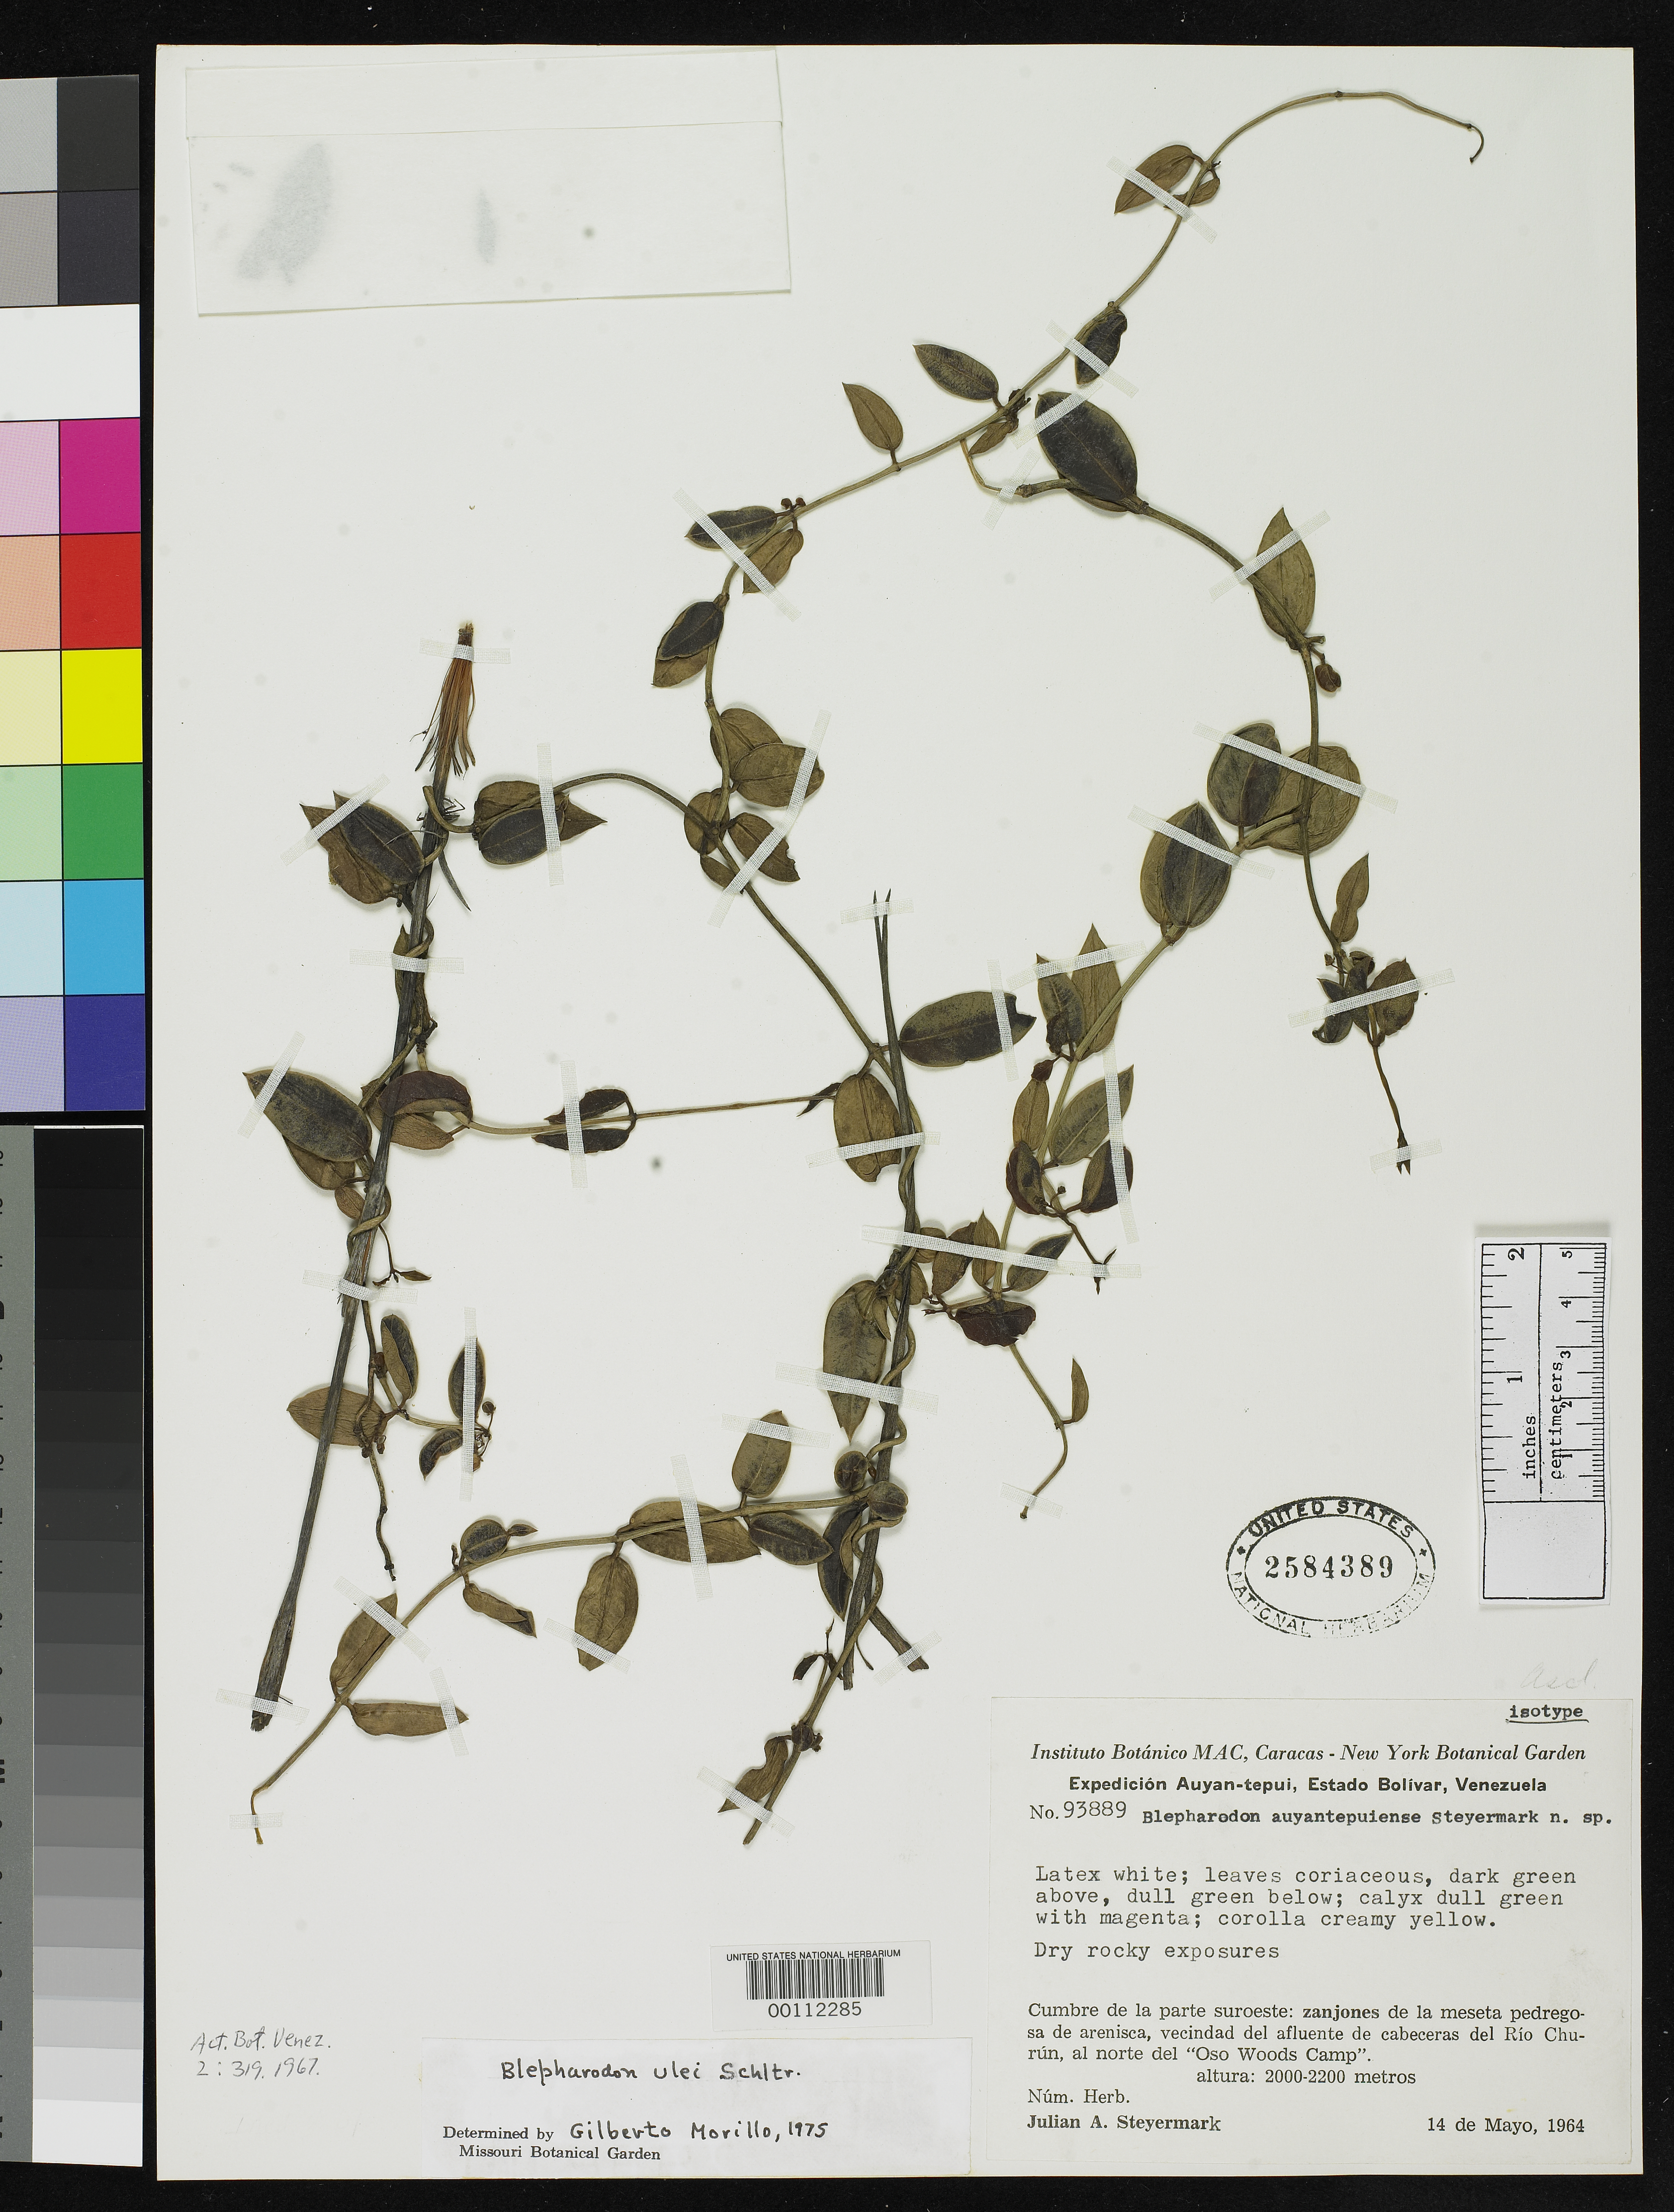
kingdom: Plantae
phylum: Tracheophyta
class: Magnoliopsida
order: Gentianales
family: Apocynaceae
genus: Blepharodon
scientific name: Blepharodon auyantepuiense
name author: Steyerm.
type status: Isotype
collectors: J. Steyermark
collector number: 93889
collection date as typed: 14 May 1964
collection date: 1964-05-14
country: Venezuela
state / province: Bolivar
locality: Rio Churun, Oso Woods Camp.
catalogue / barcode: US 2584389